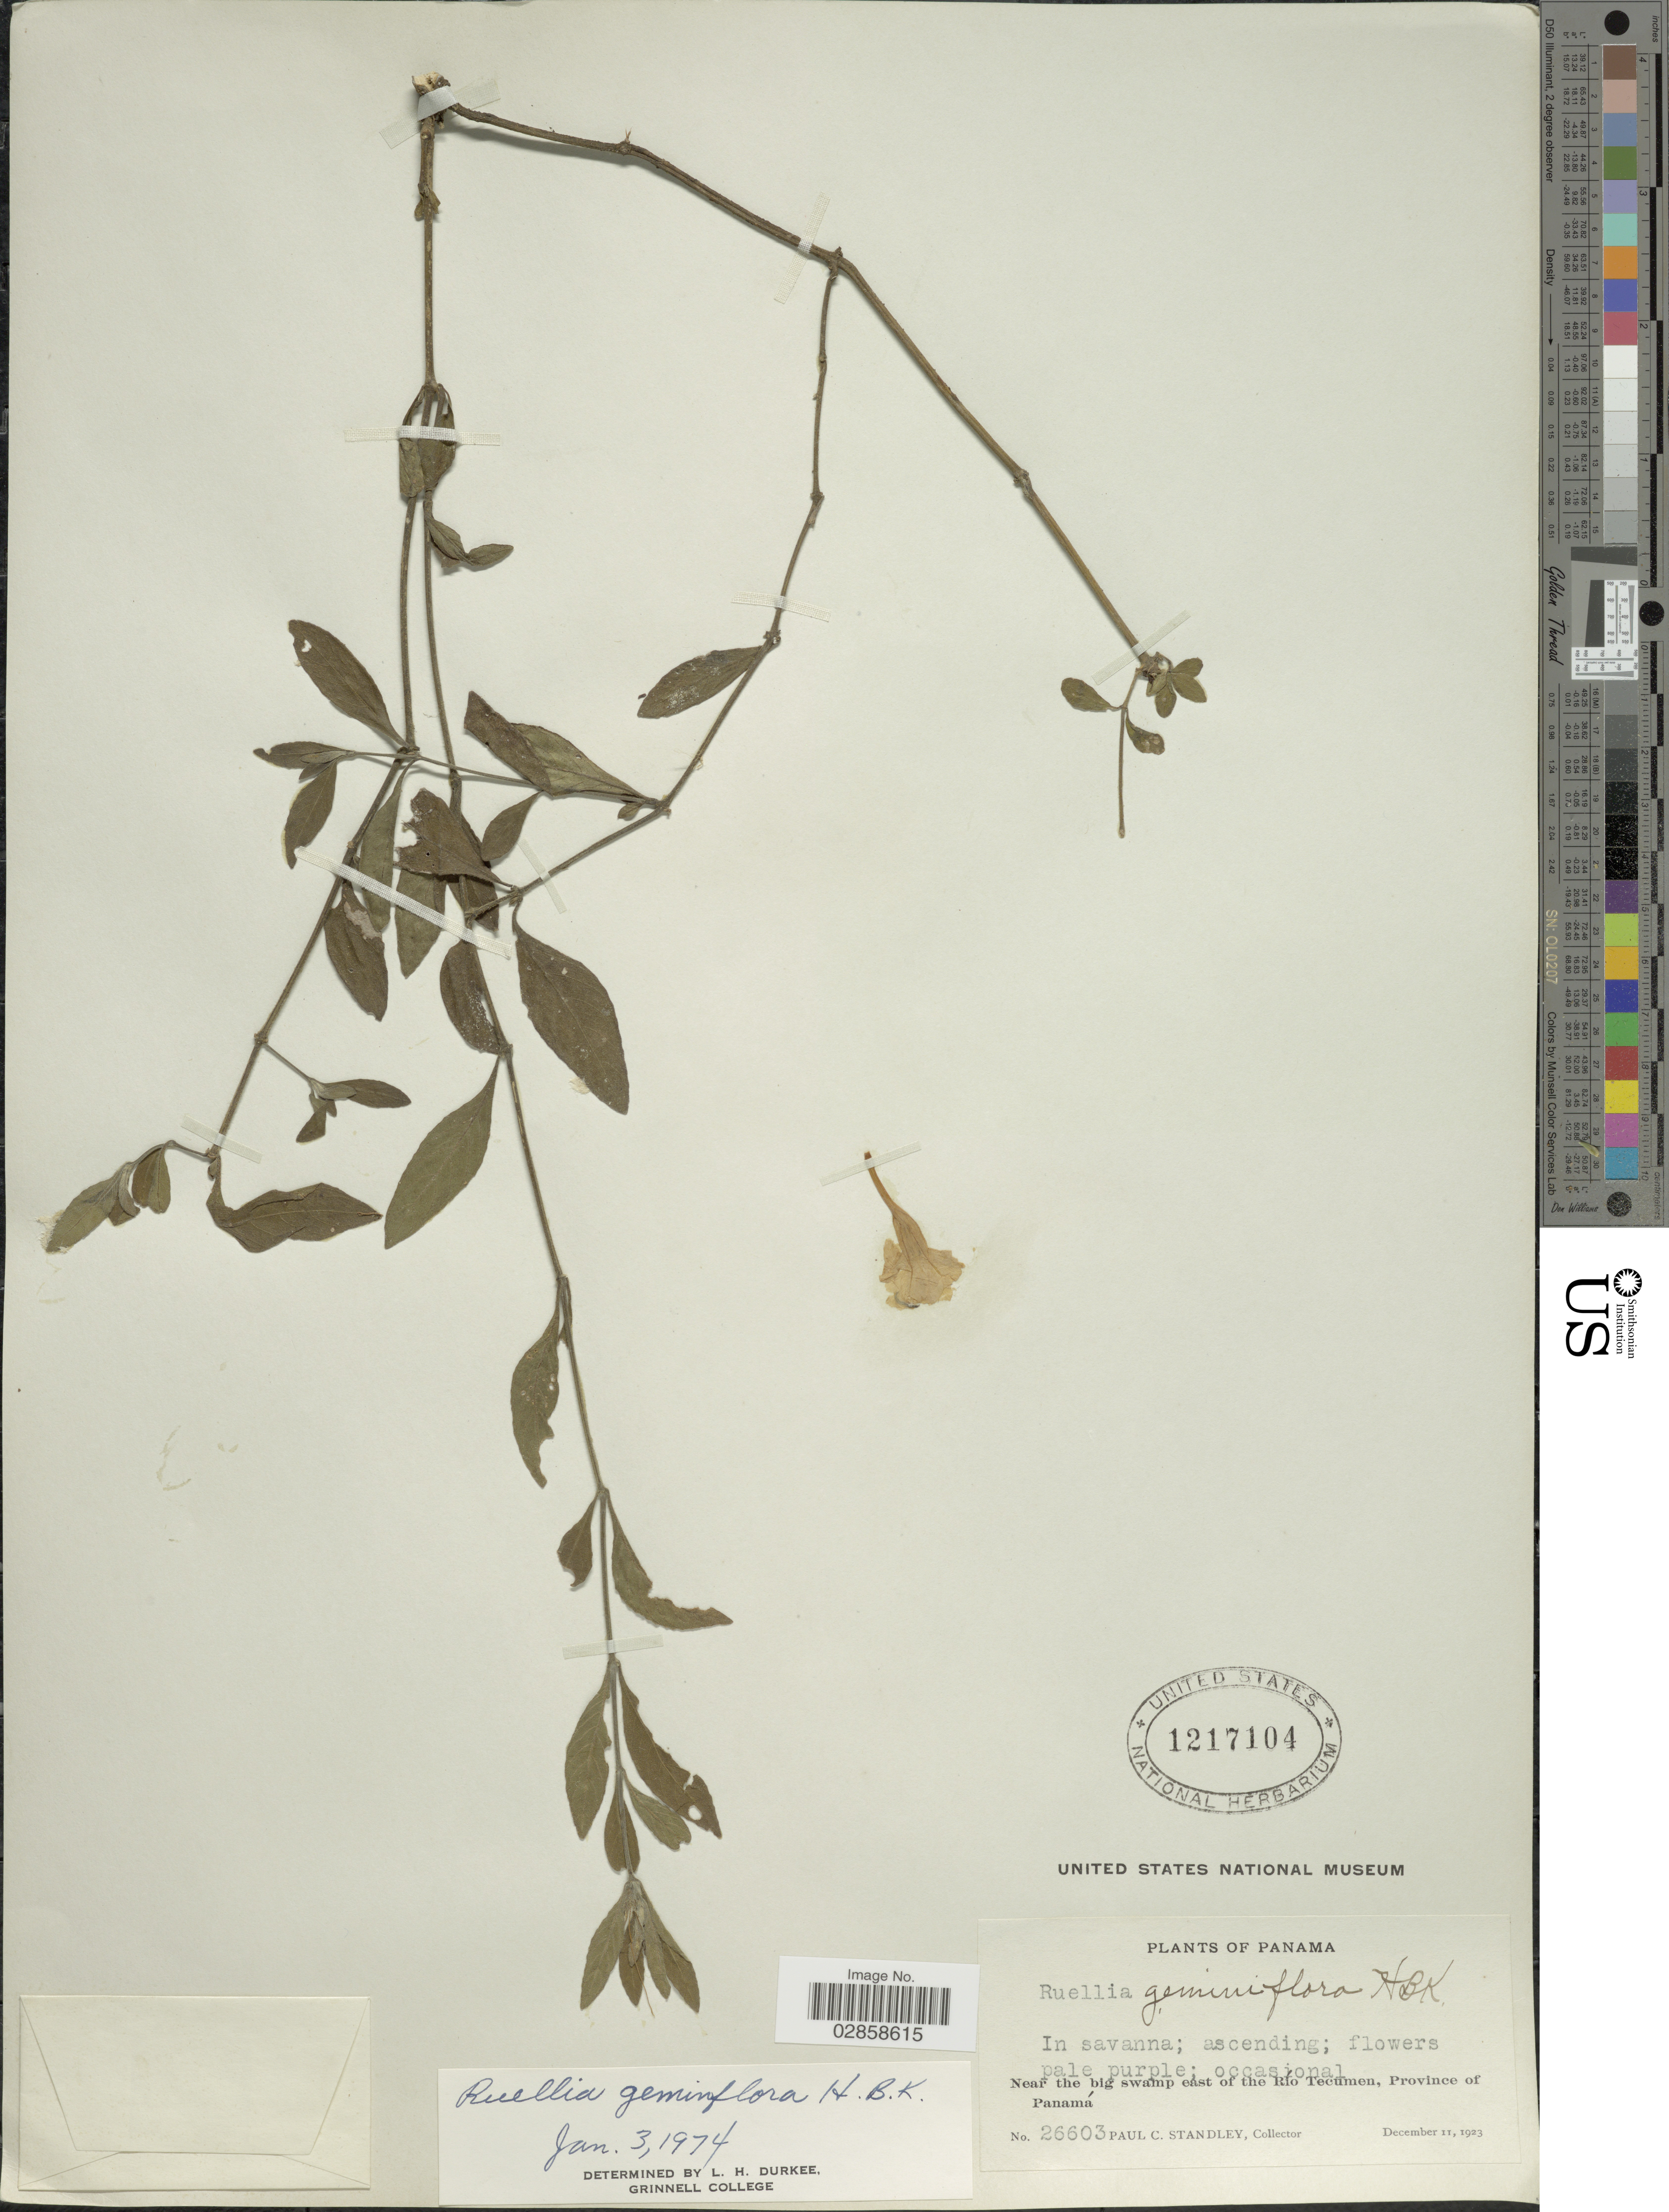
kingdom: Plantae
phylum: Tracheophyta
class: Magnoliopsida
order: Lamiales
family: Acanthaceae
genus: Ruellia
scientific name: Ruellia geminiflora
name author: Kunth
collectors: P. C. Standley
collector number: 26603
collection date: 1923-12-11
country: Panama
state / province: Panamá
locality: Near the big swamp east of the Río Tecumen.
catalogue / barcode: US 1217104